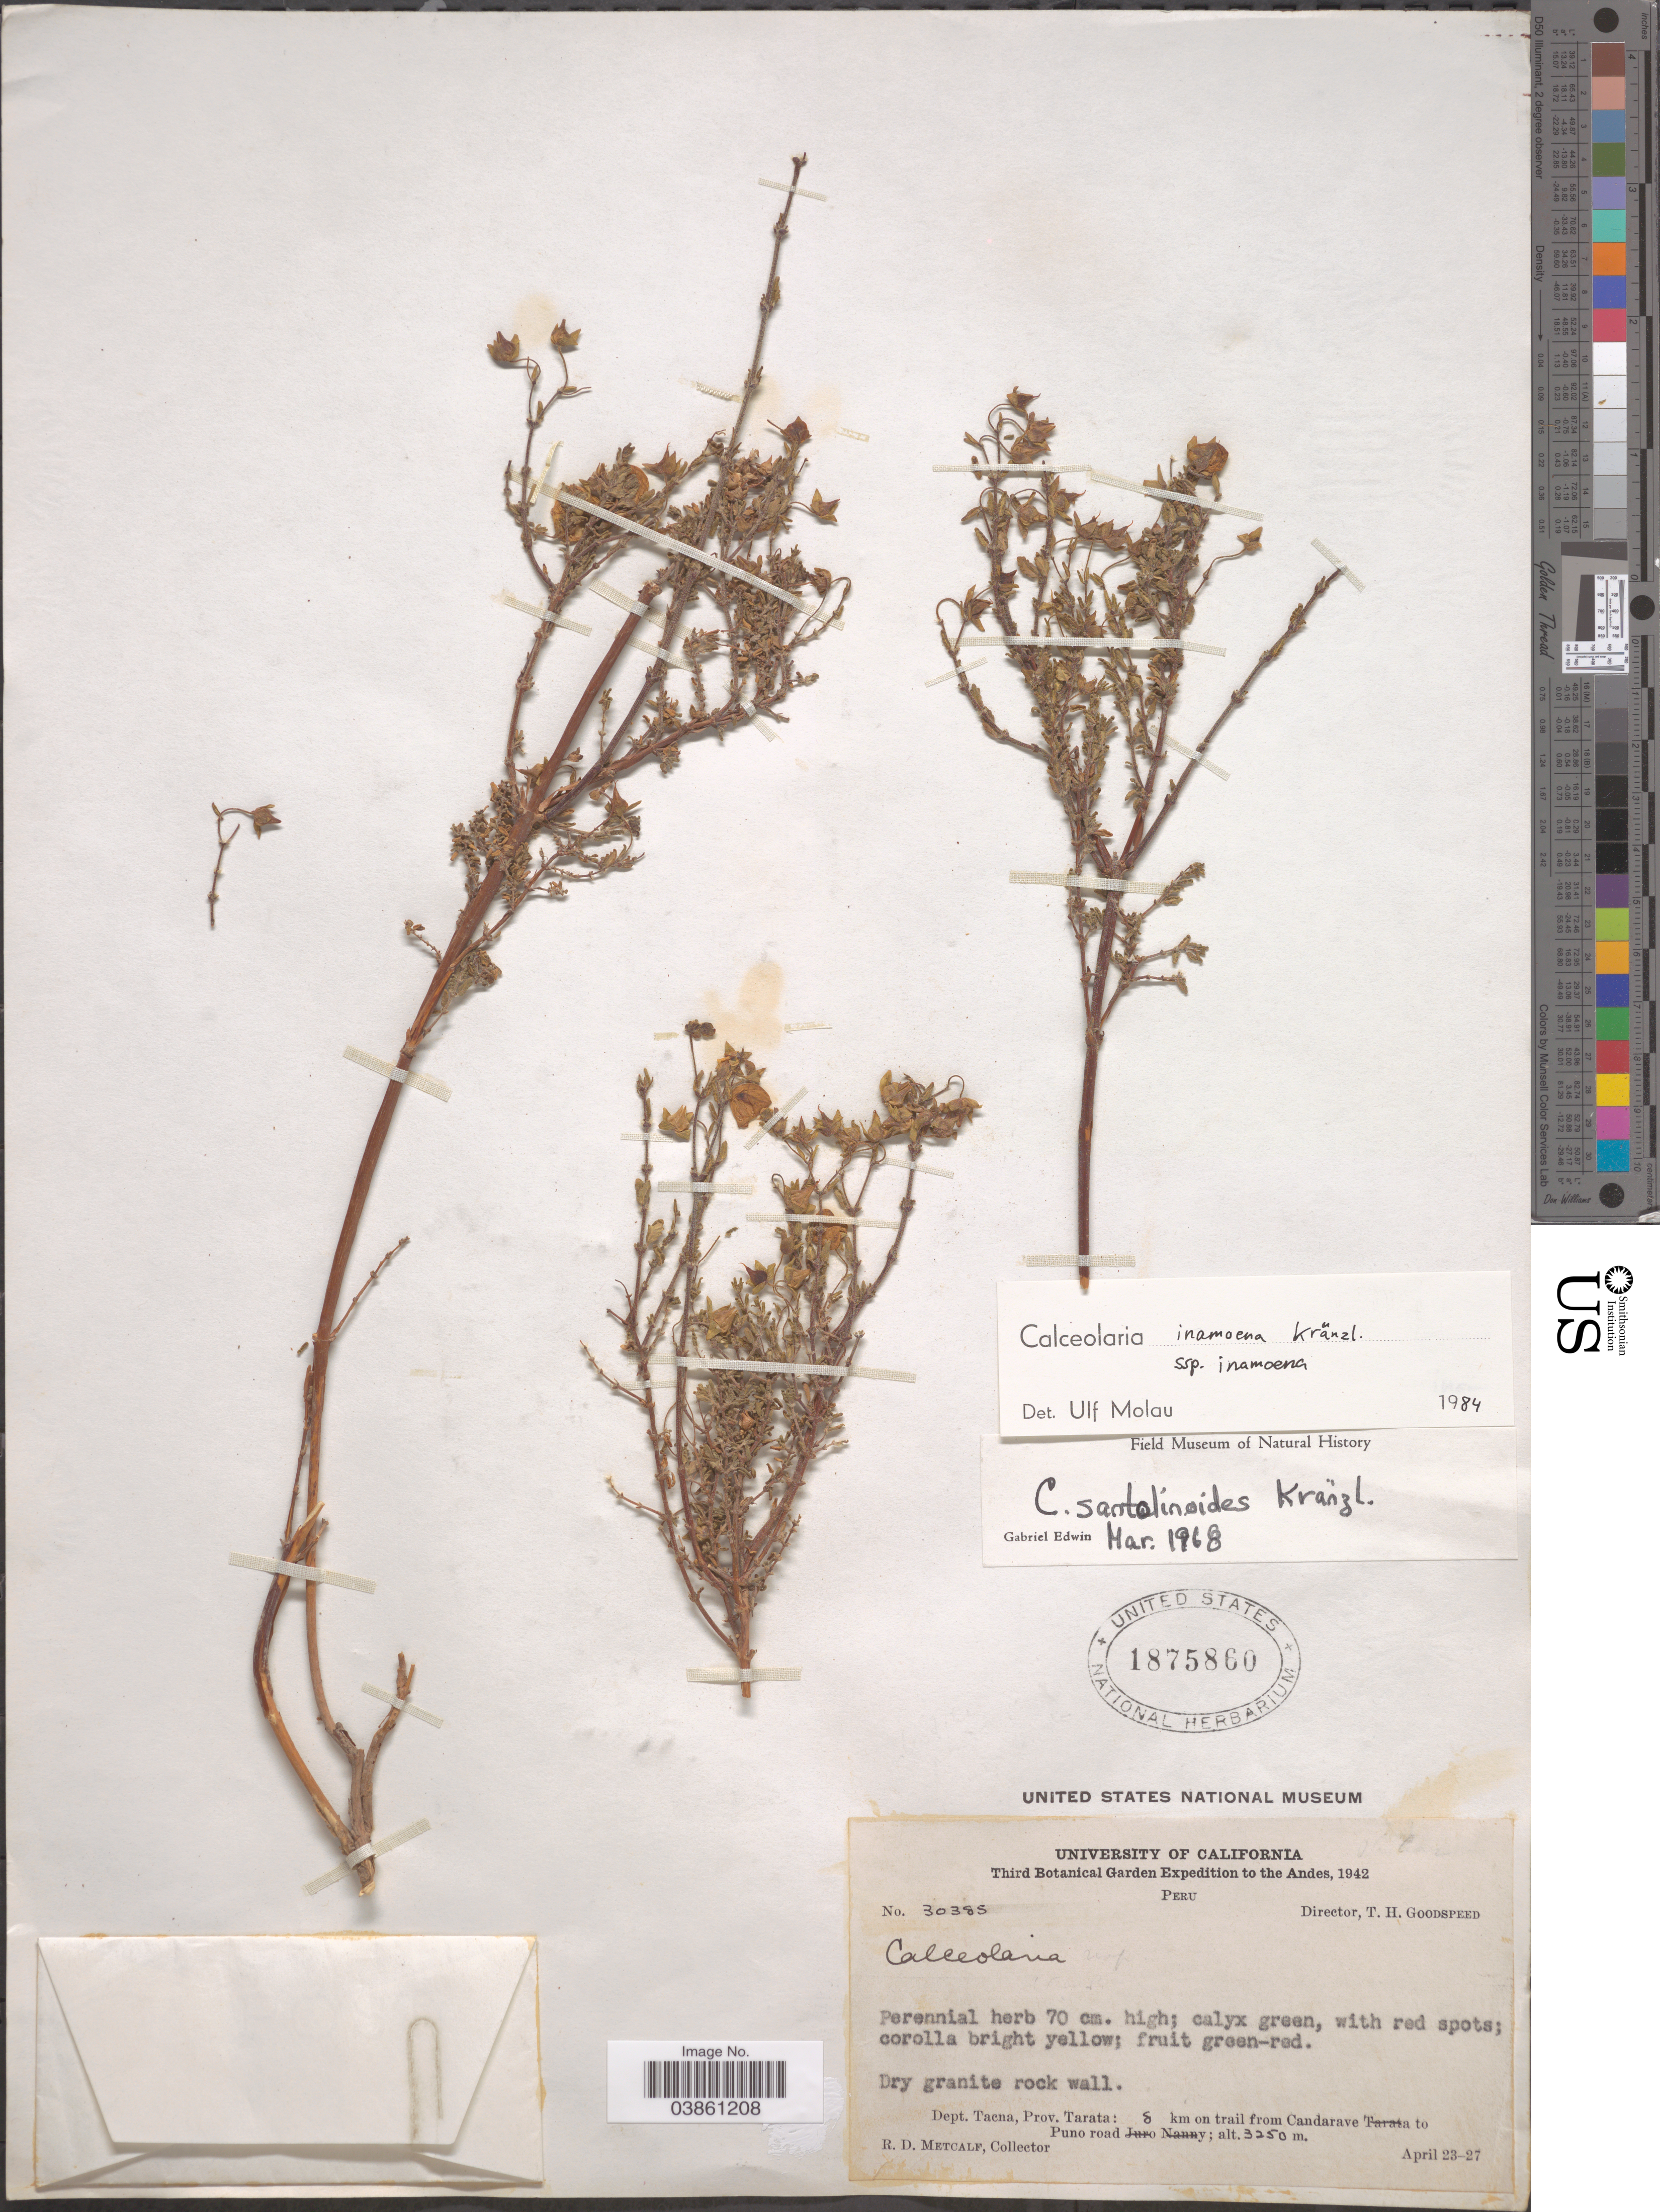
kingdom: Plantae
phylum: Tracheophyta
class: Magnoliopsida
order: Lamiales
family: Calceolariaceae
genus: Calceolaria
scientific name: Calceolaria inamoena subsp. inamoena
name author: Kraenzl.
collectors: R. D. Metcalf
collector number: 30385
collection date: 1942-04-23/1942-04-27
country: Peru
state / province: Tacna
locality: The Andes. Dept. Tacna, Prov. Tarata: 8 km on trail from Candarave to Puno road.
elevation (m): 3250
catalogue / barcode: US 1875860